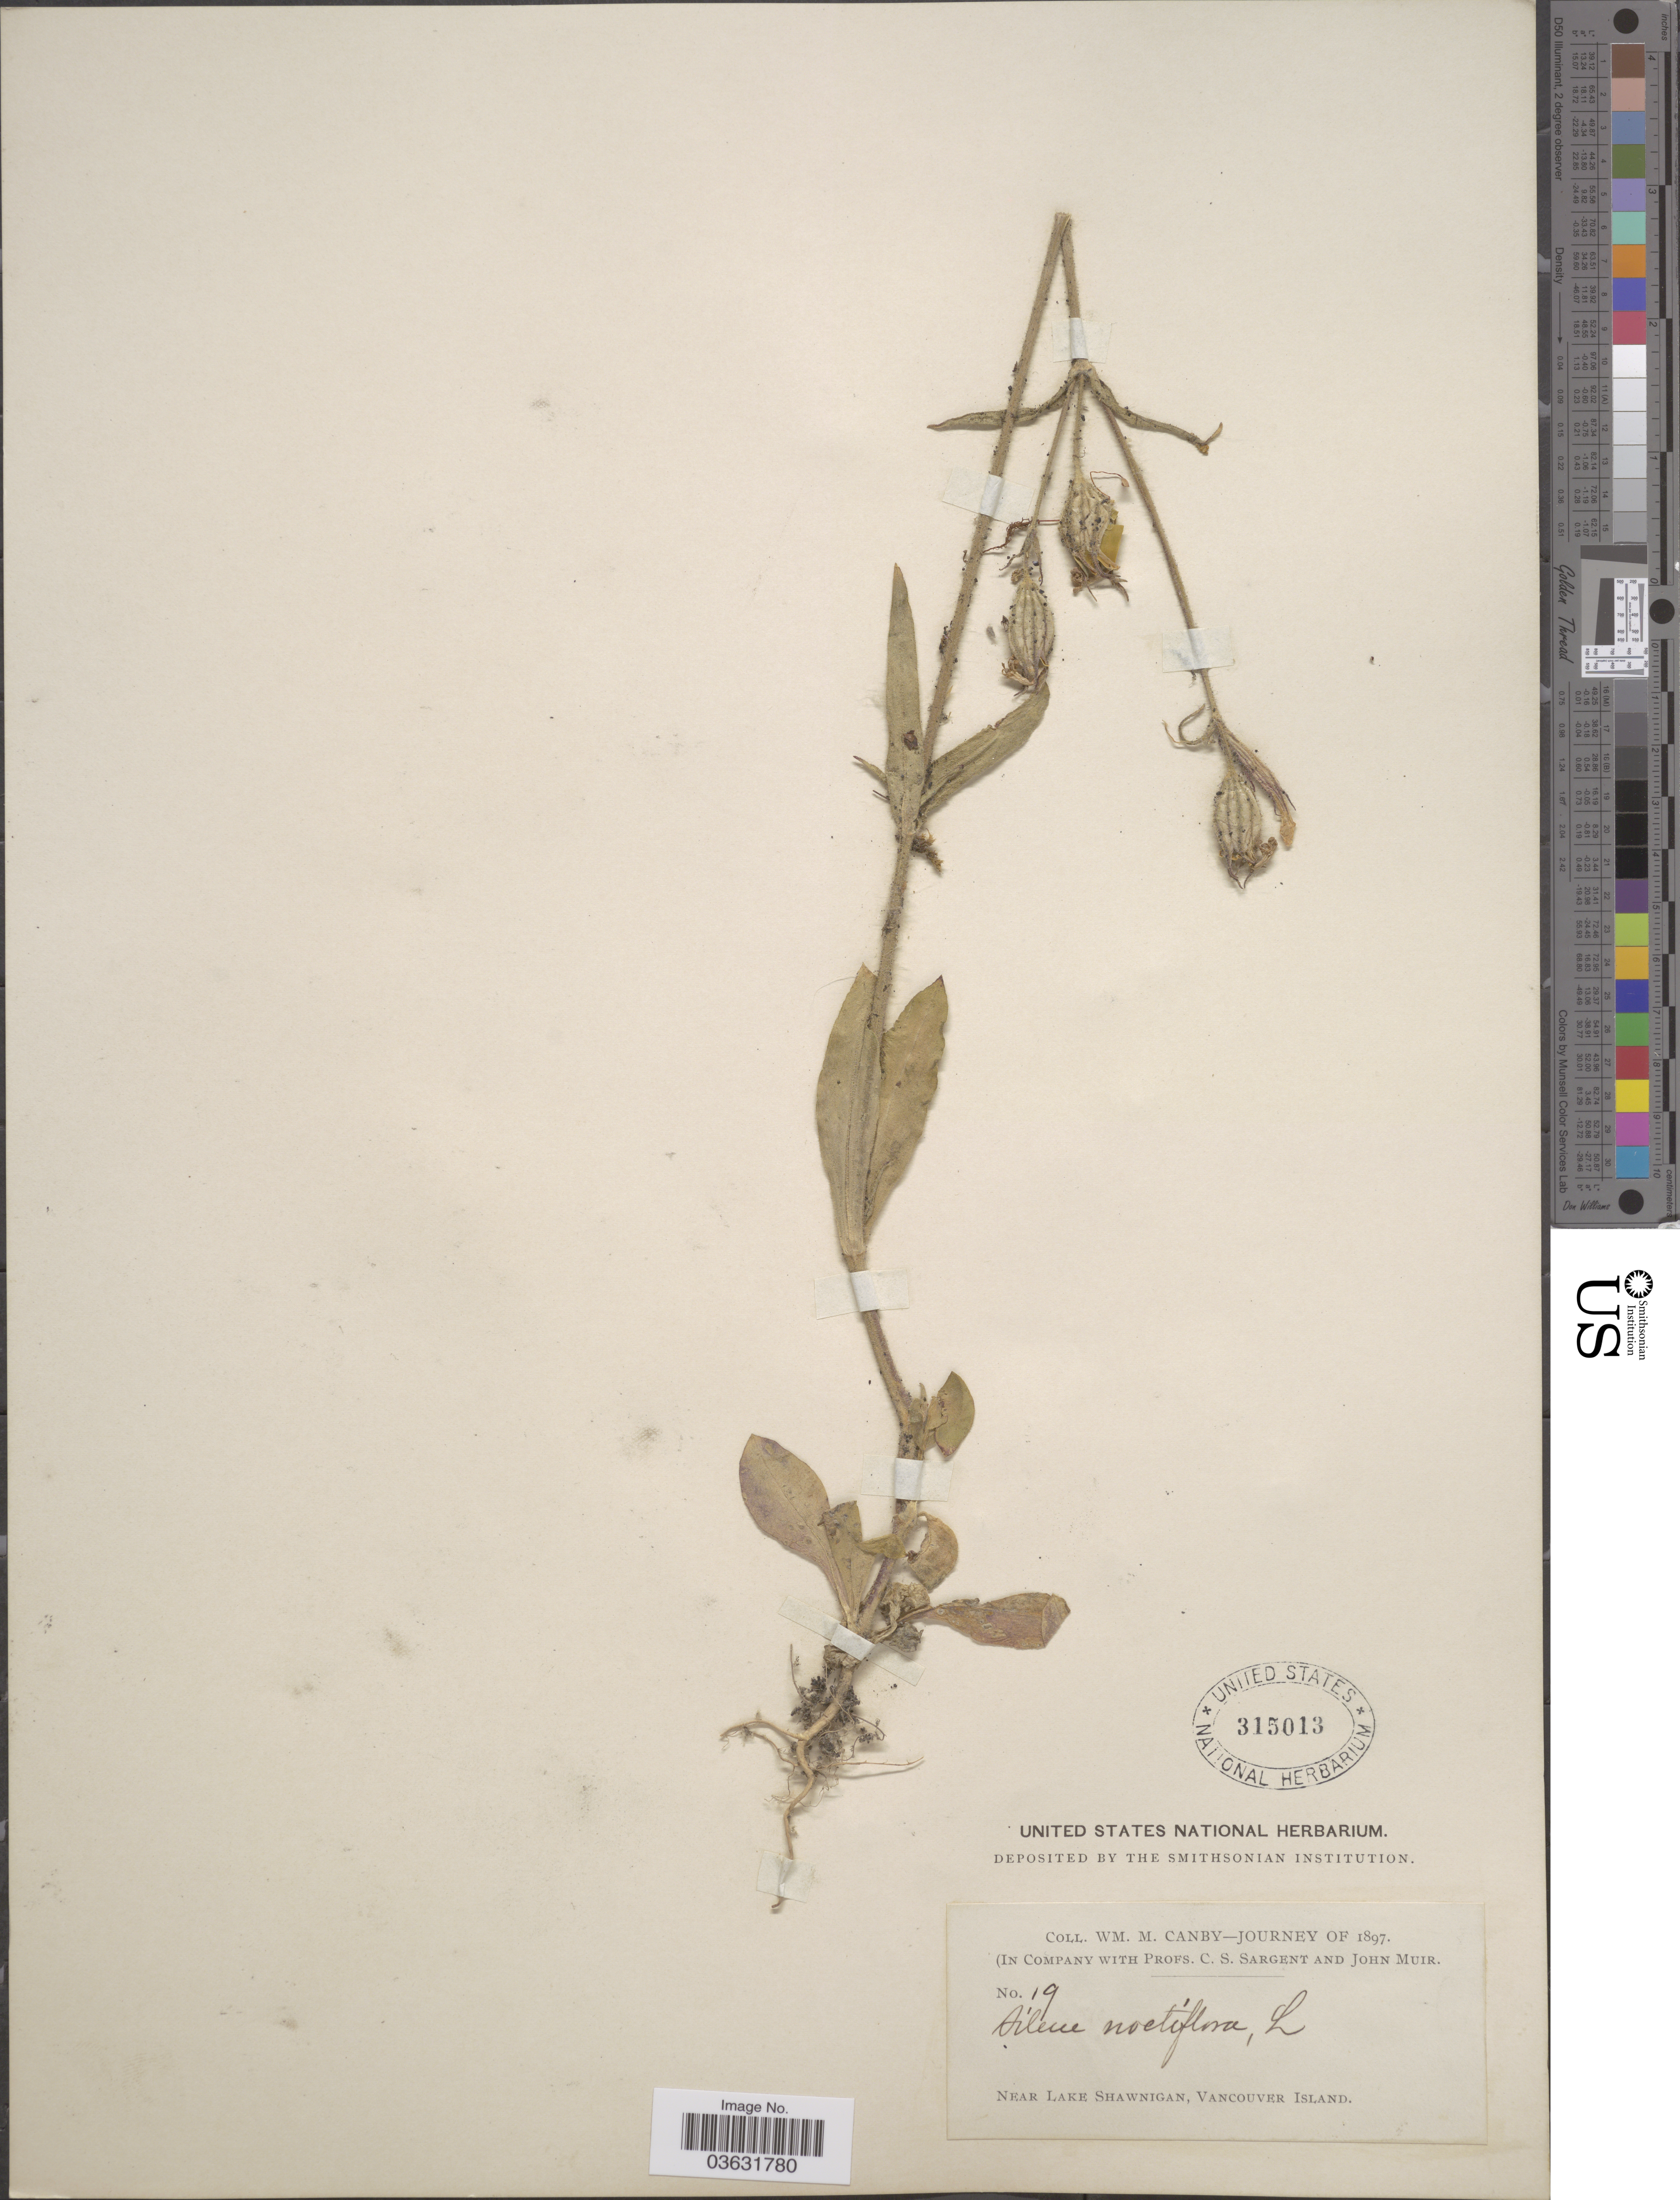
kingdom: Plantae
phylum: Tracheophyta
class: Magnoliopsida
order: Caryophyllales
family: Caryophyllaceae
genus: Silene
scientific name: Silene noctiflora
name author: L.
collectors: W. M. Canby, C. S. Sargent & J. Muir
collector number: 19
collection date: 1897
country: Canada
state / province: British Columbia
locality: Near Lake Shawnigan, Vancouver Island.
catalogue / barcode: US 315013